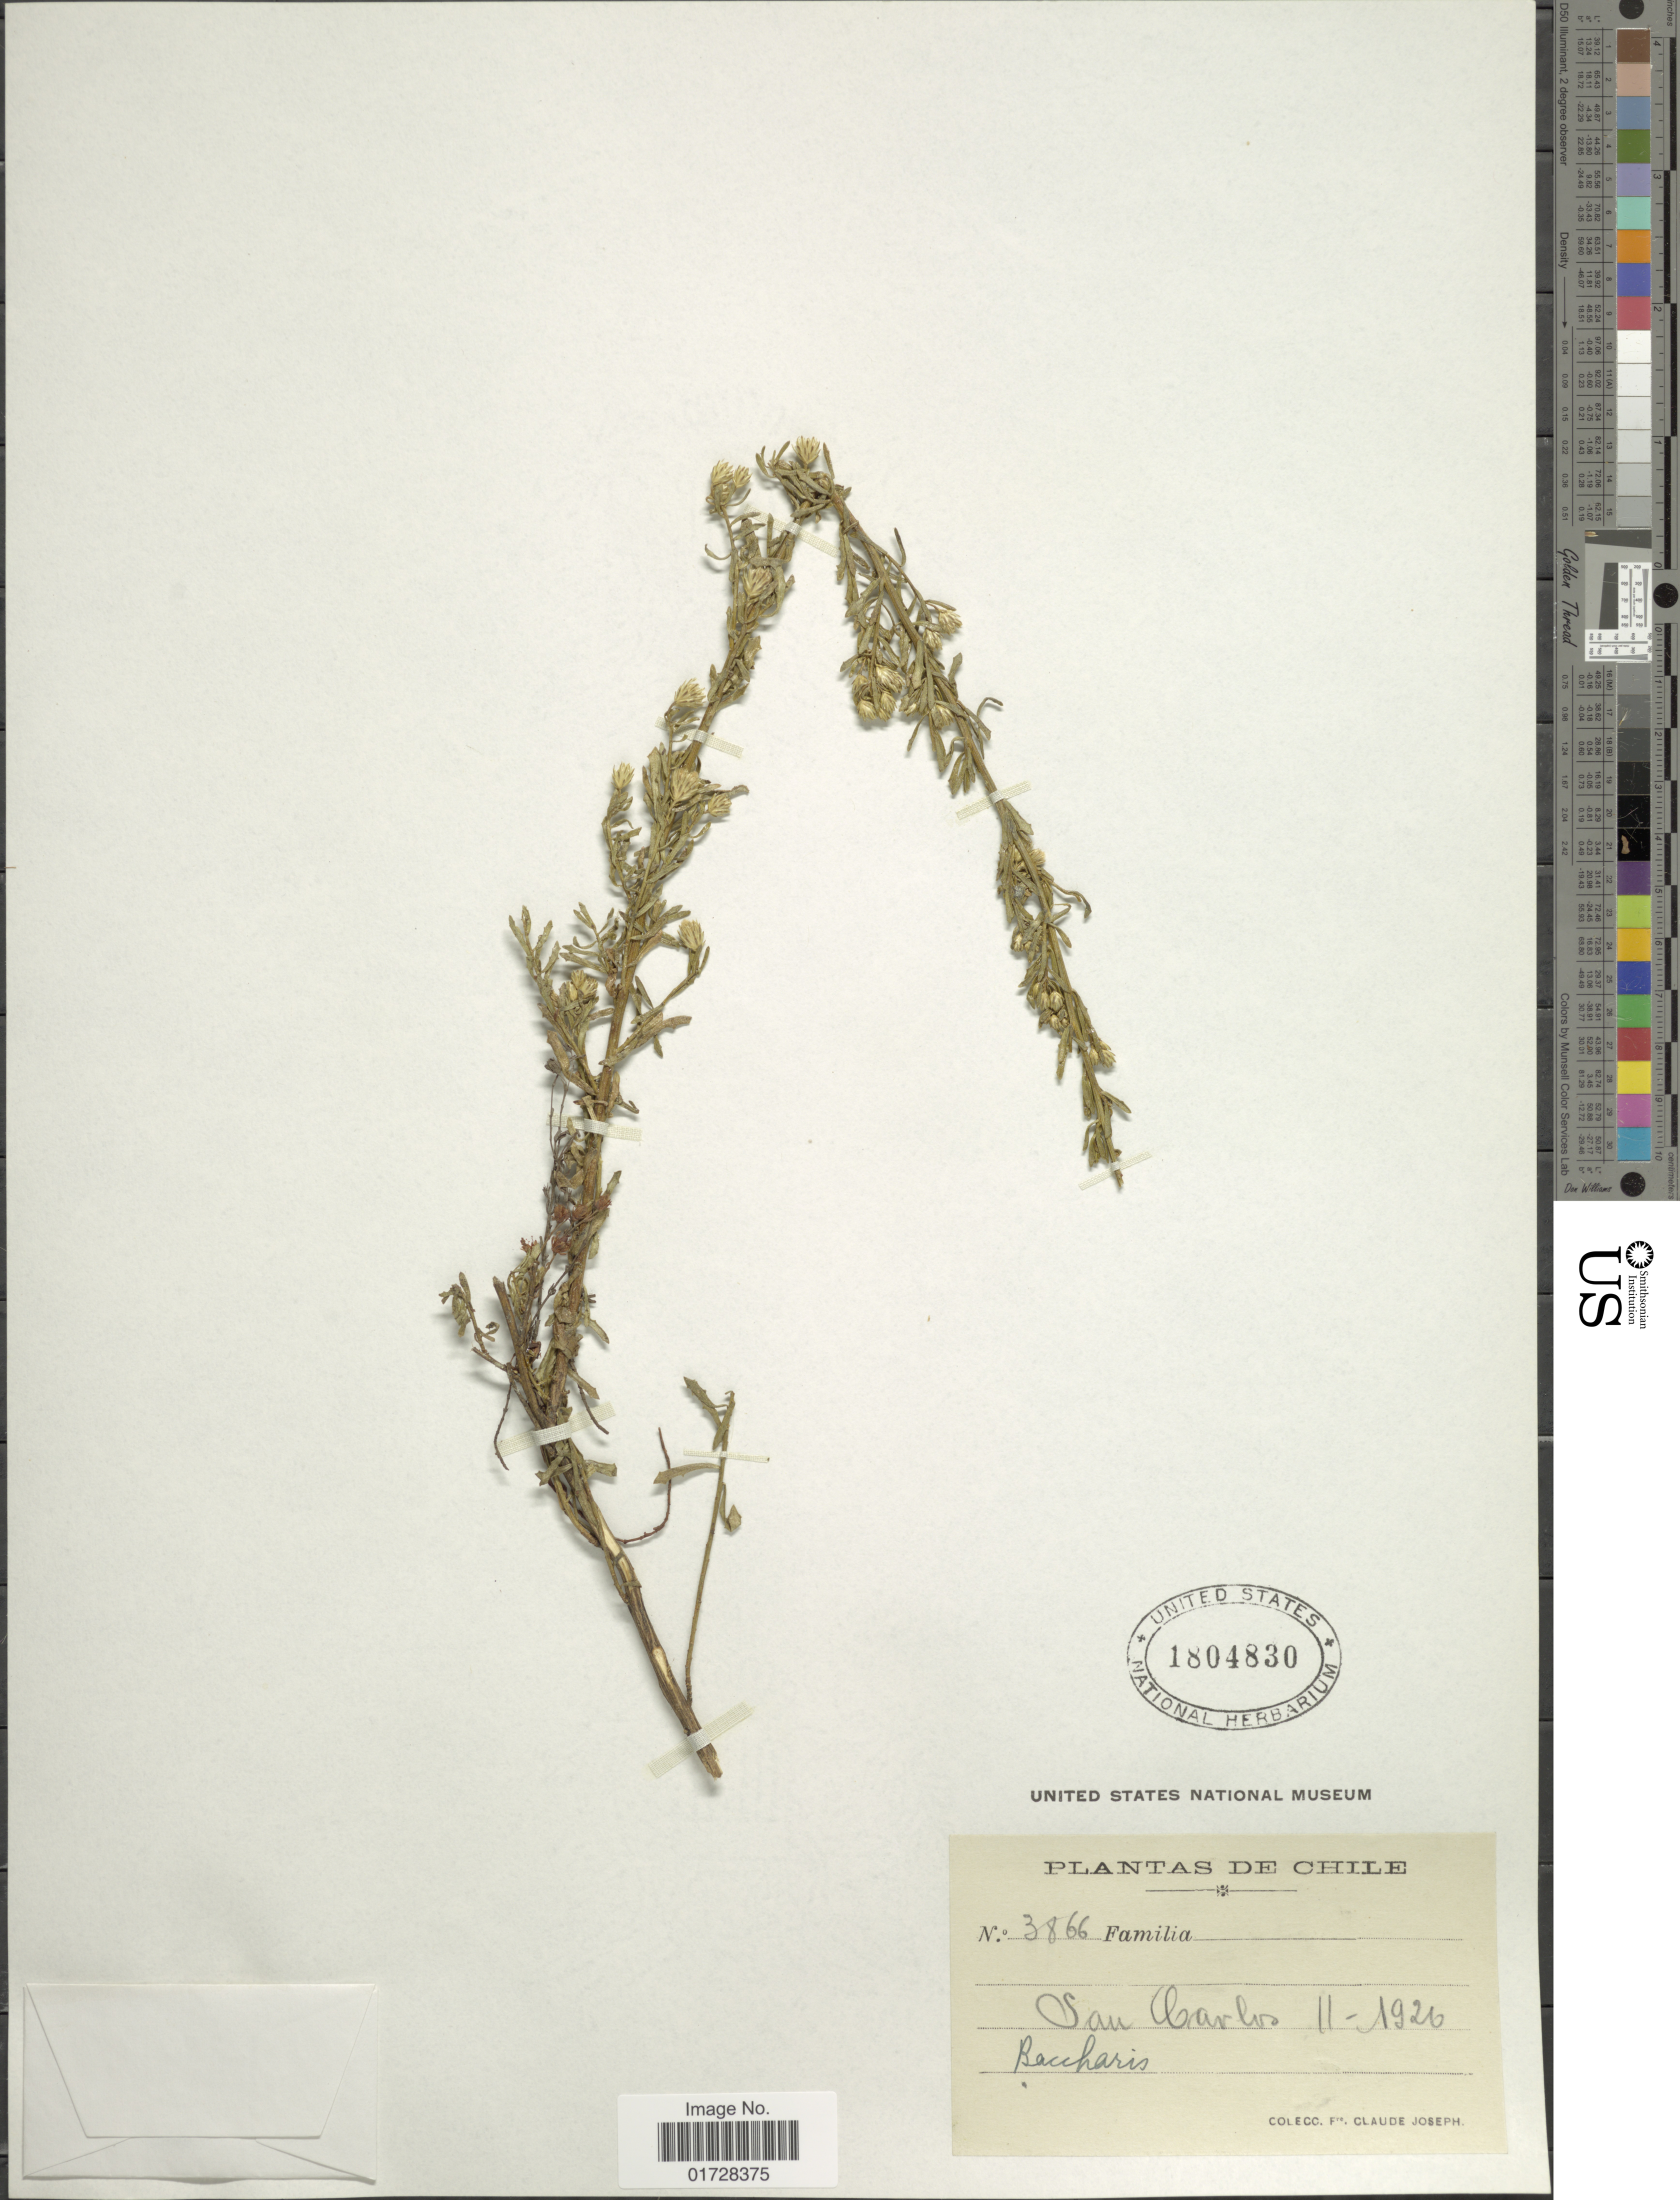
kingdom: Plantae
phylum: Tracheophyta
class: Magnoliopsida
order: Asterales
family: Asteraceae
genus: Baccharis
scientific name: Baccharis sp.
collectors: Bro. Claude-Joseph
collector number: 3866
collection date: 1926-11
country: Chile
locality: San Carlos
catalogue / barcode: US 1804830